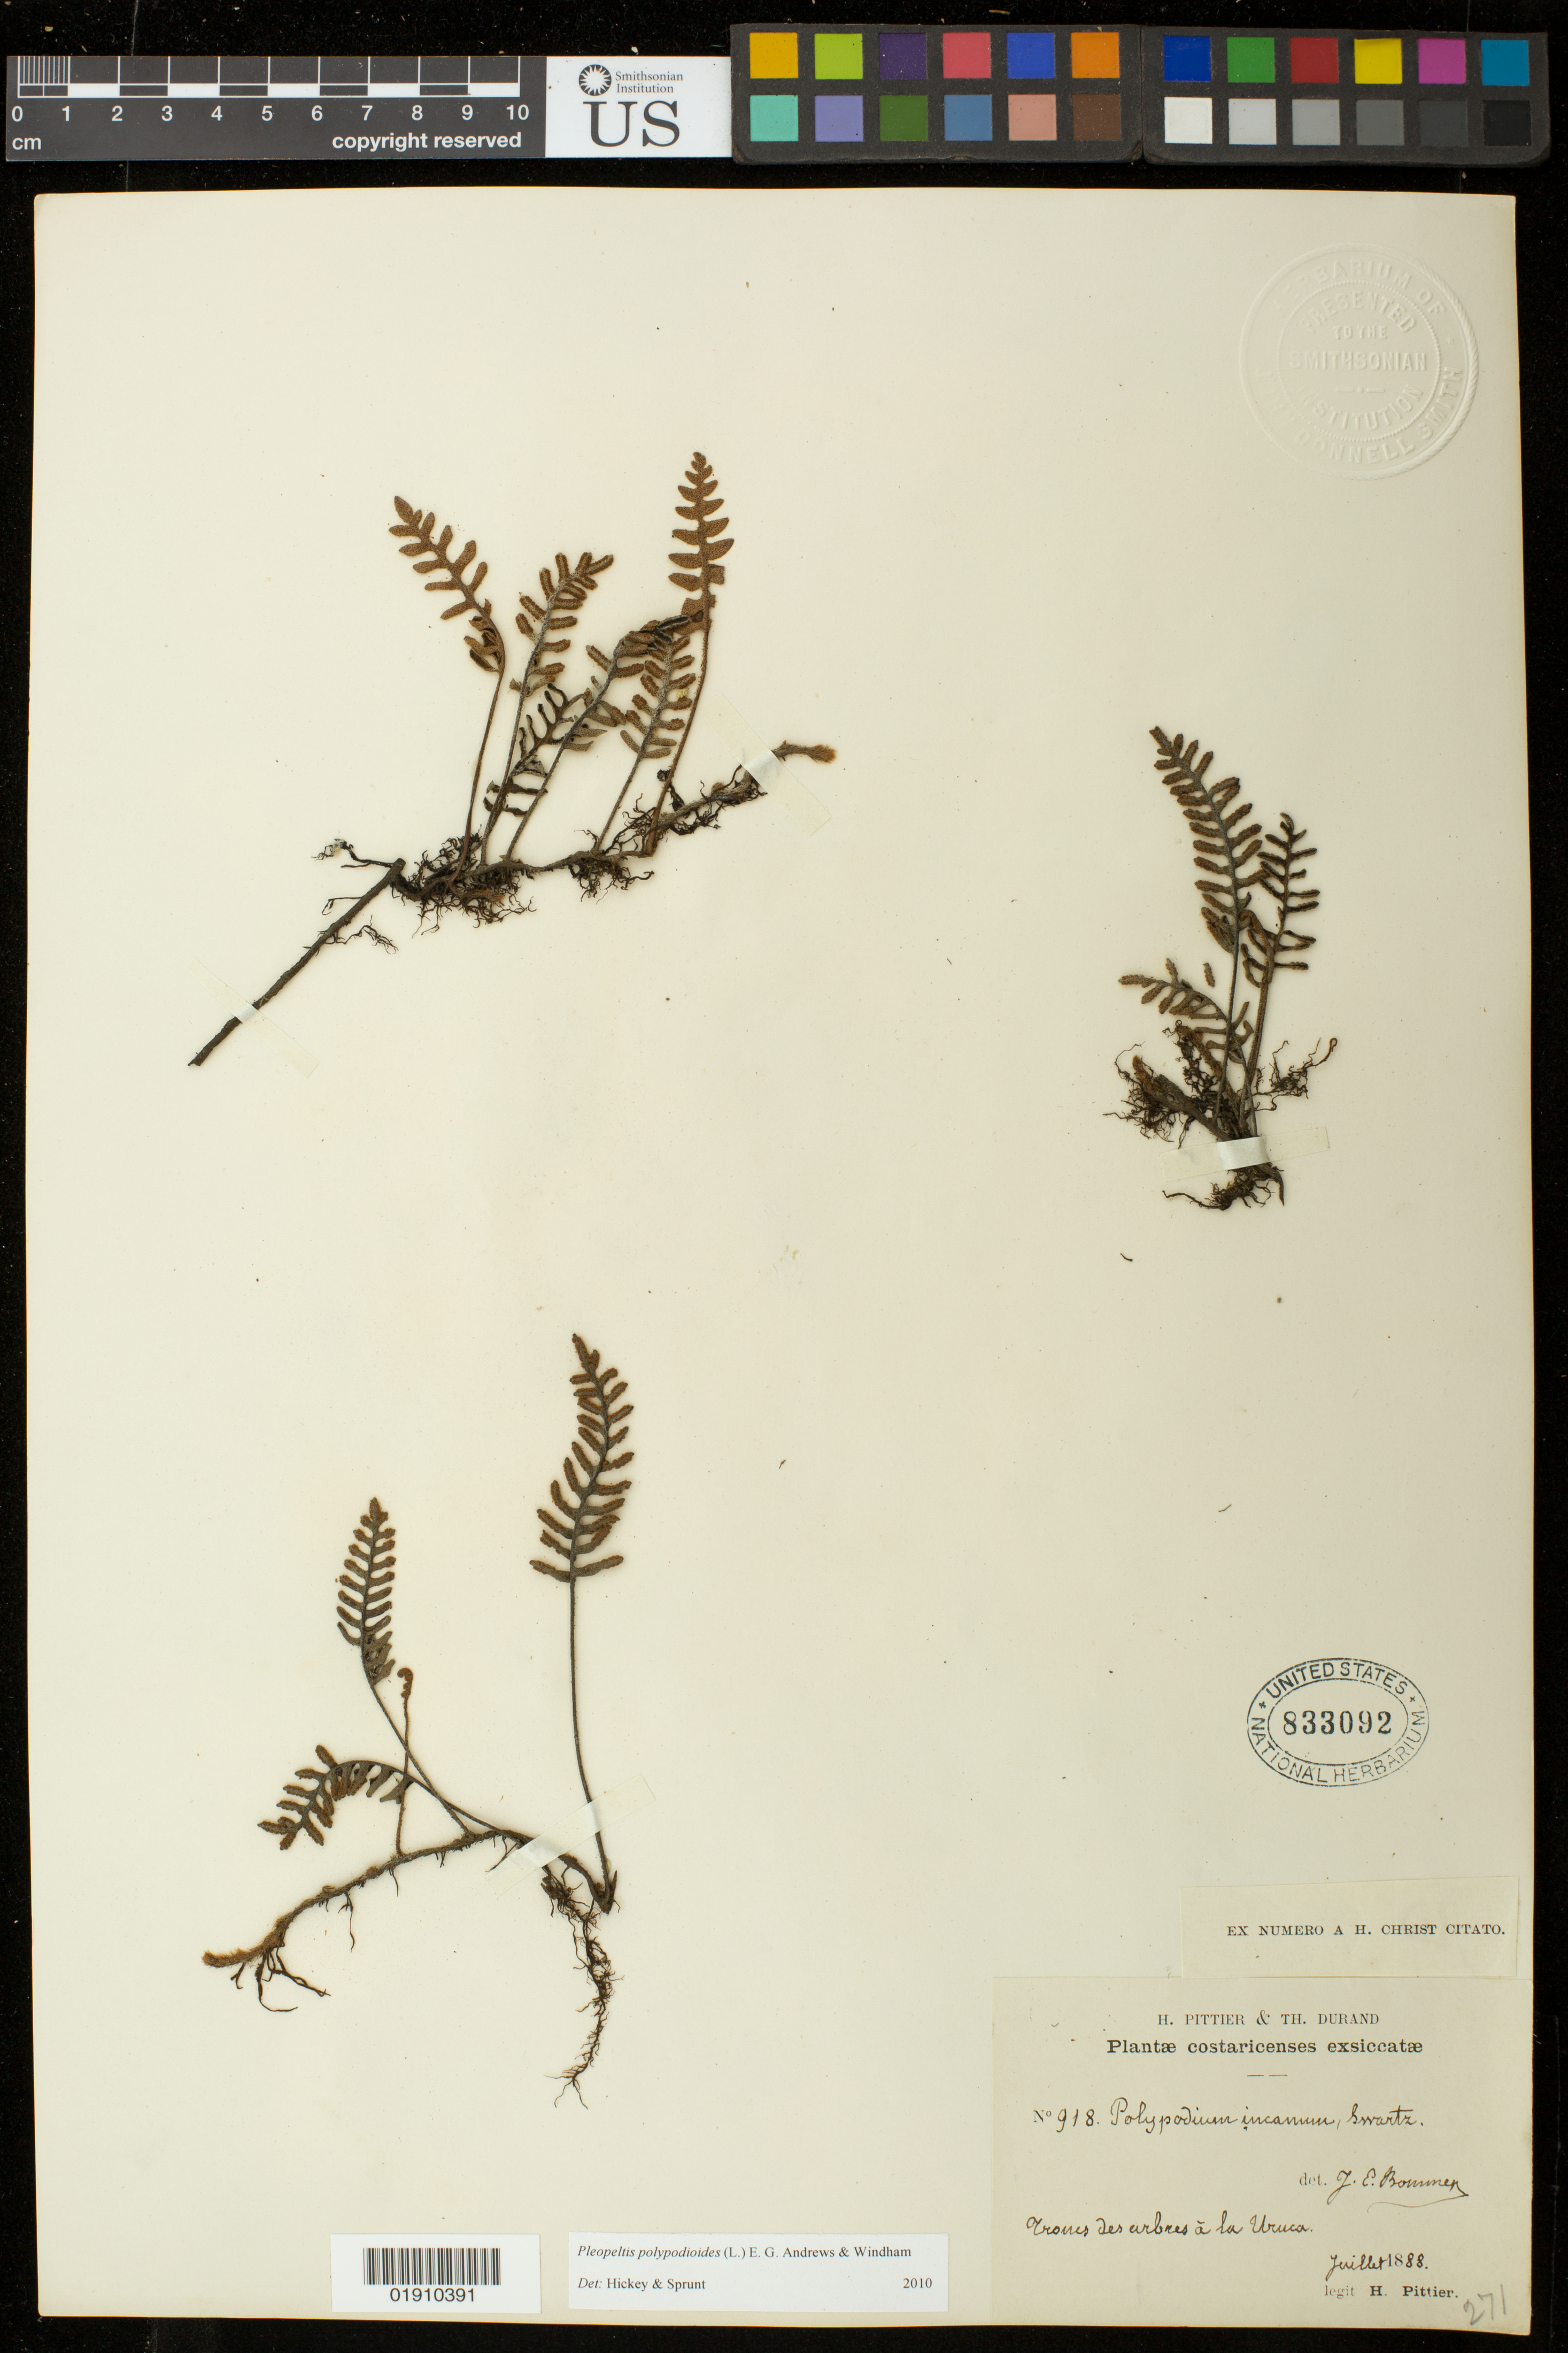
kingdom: Plantae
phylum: Tracheophyta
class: Polypodiopsida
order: Polypodiales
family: Polypodiaceae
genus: Pleopeltis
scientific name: Pleopeltis polypodioides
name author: (L.) E.G. Andrews & Windham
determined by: Hickey, R. J.; Sprunt, S. V.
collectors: H. F. Pittier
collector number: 918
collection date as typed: Juillet 1888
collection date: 1888-07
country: Costa Rica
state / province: San José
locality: afrones(?) des arbres à la Uruca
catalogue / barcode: US 833092